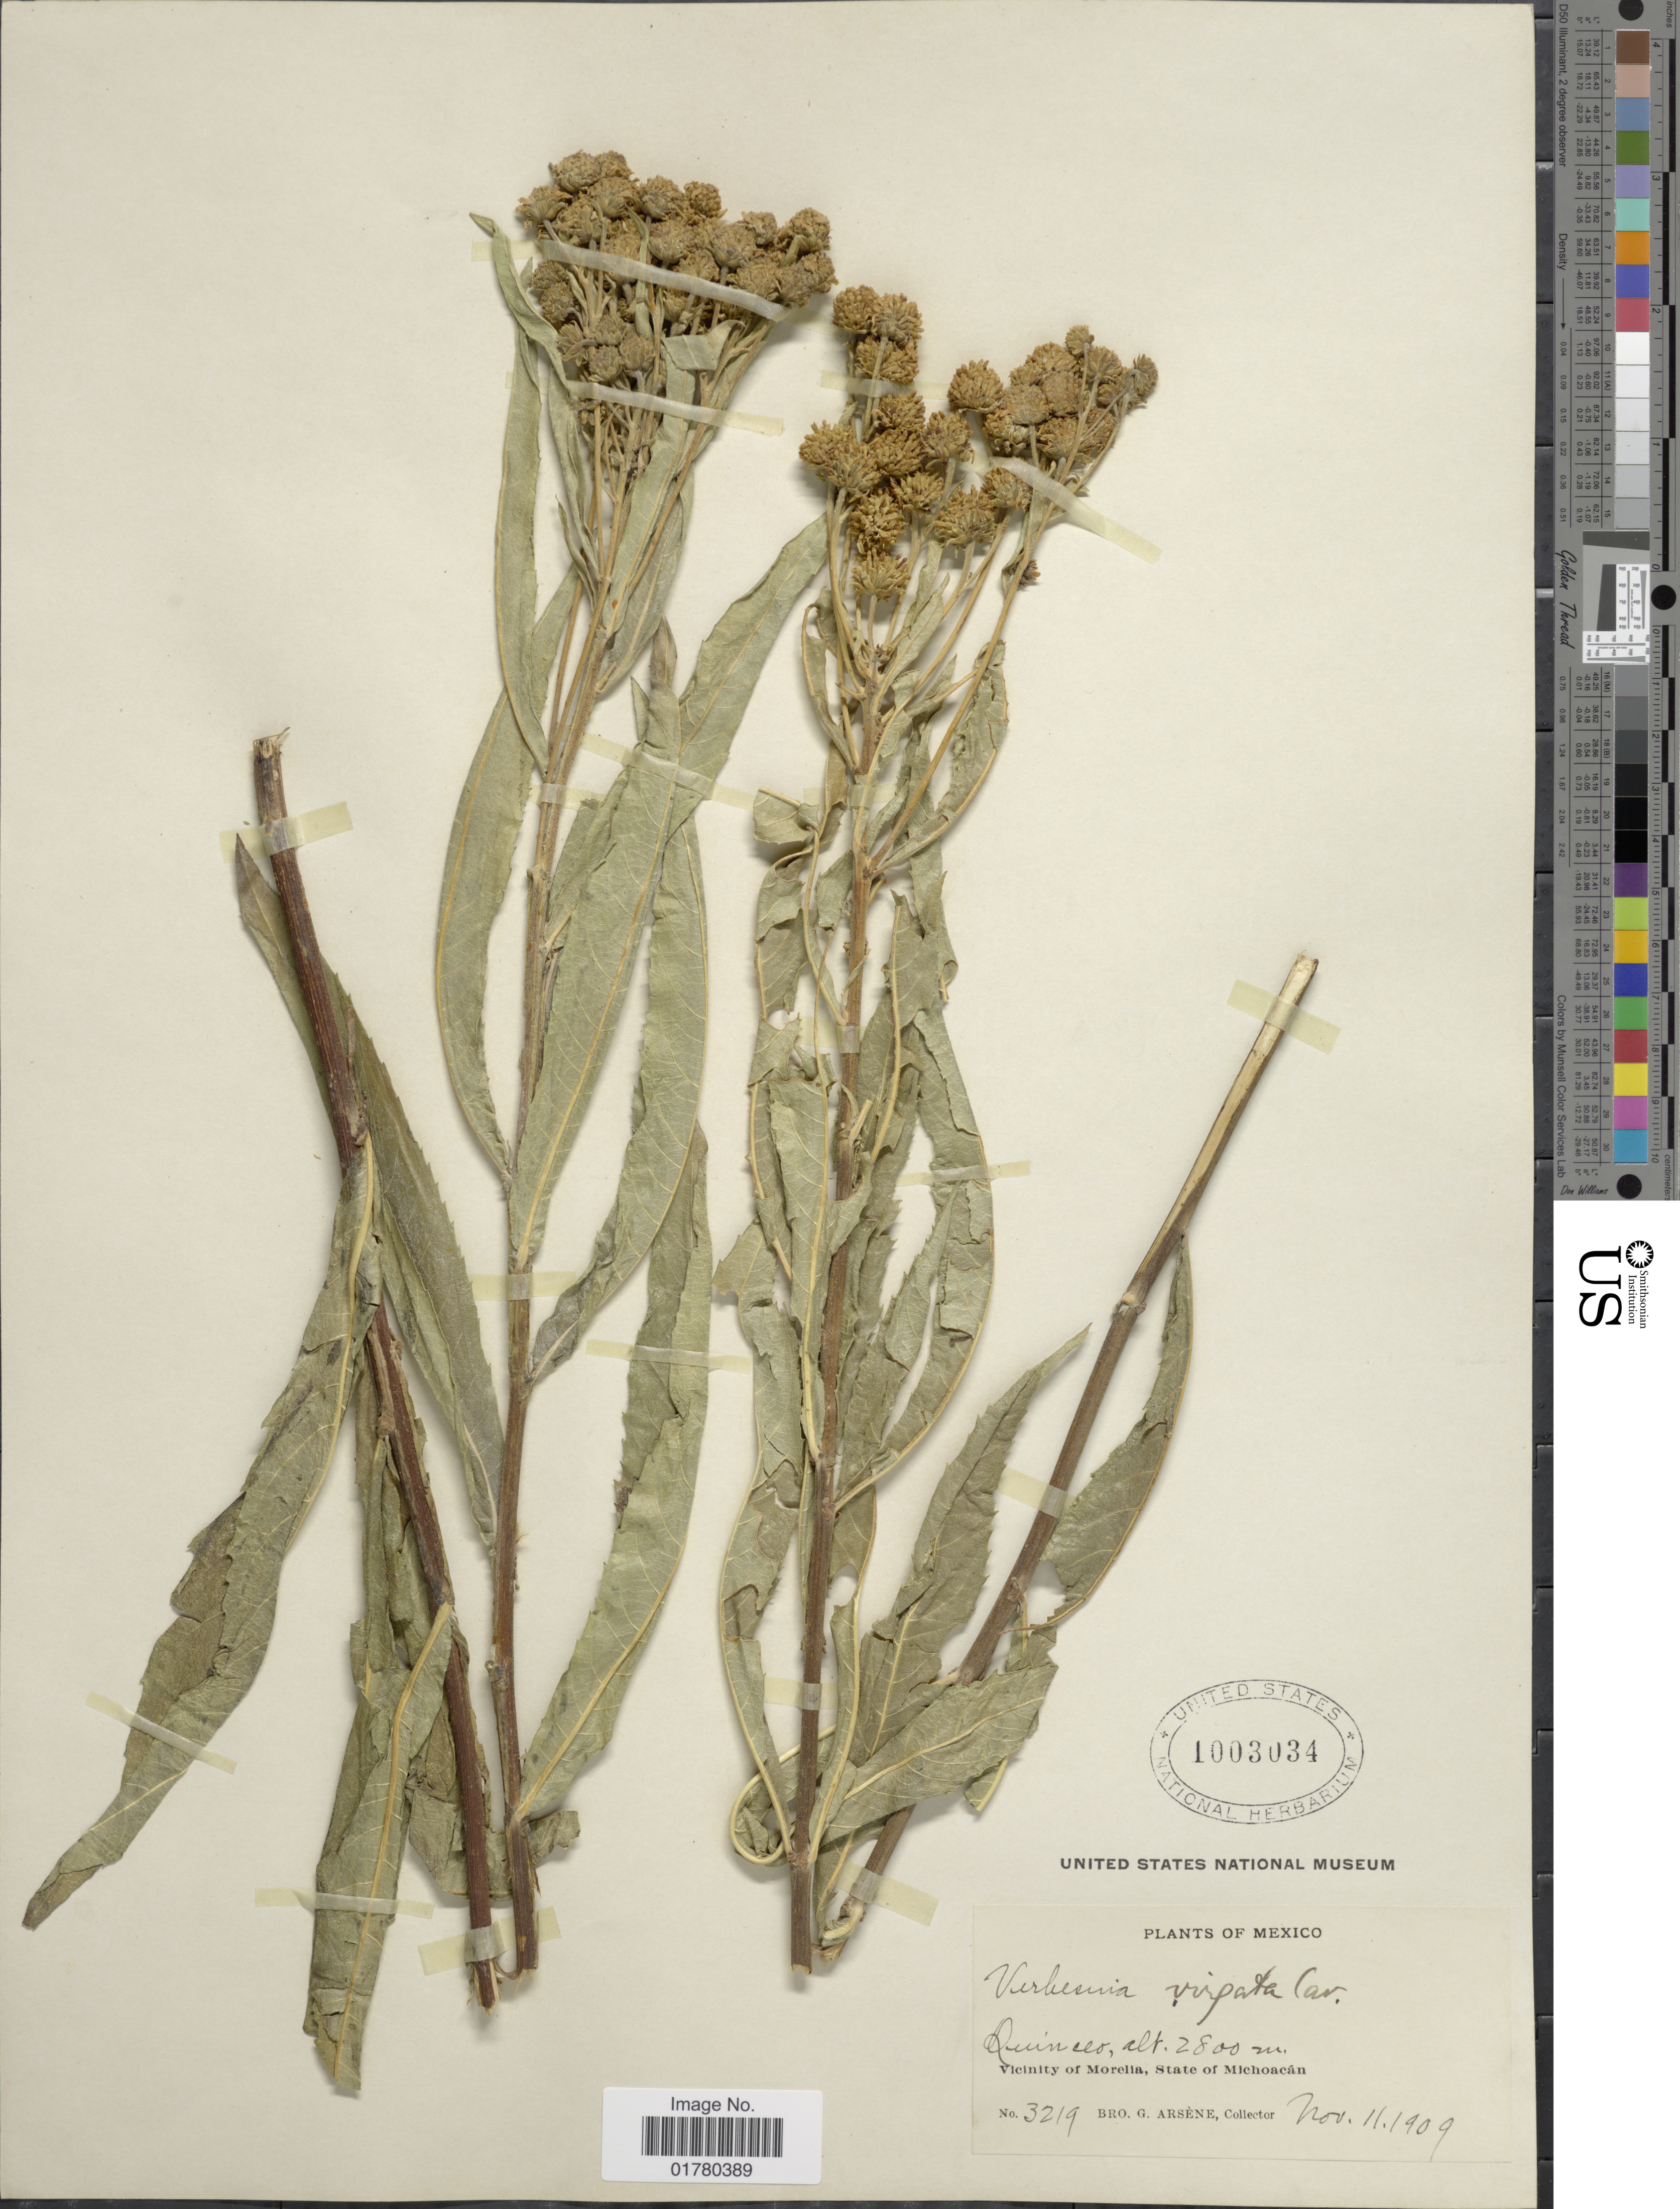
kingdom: Plantae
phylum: Tracheophyta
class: Magnoliopsida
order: Asterales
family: Asteraceae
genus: Verbesina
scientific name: Verbesina virgata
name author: Cav.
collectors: Bro. G. Arsène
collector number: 3219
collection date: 1909-11-11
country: Mexico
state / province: Michoacán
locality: Quinceo, Vicinity of Morelia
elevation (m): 2800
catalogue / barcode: US 1003034